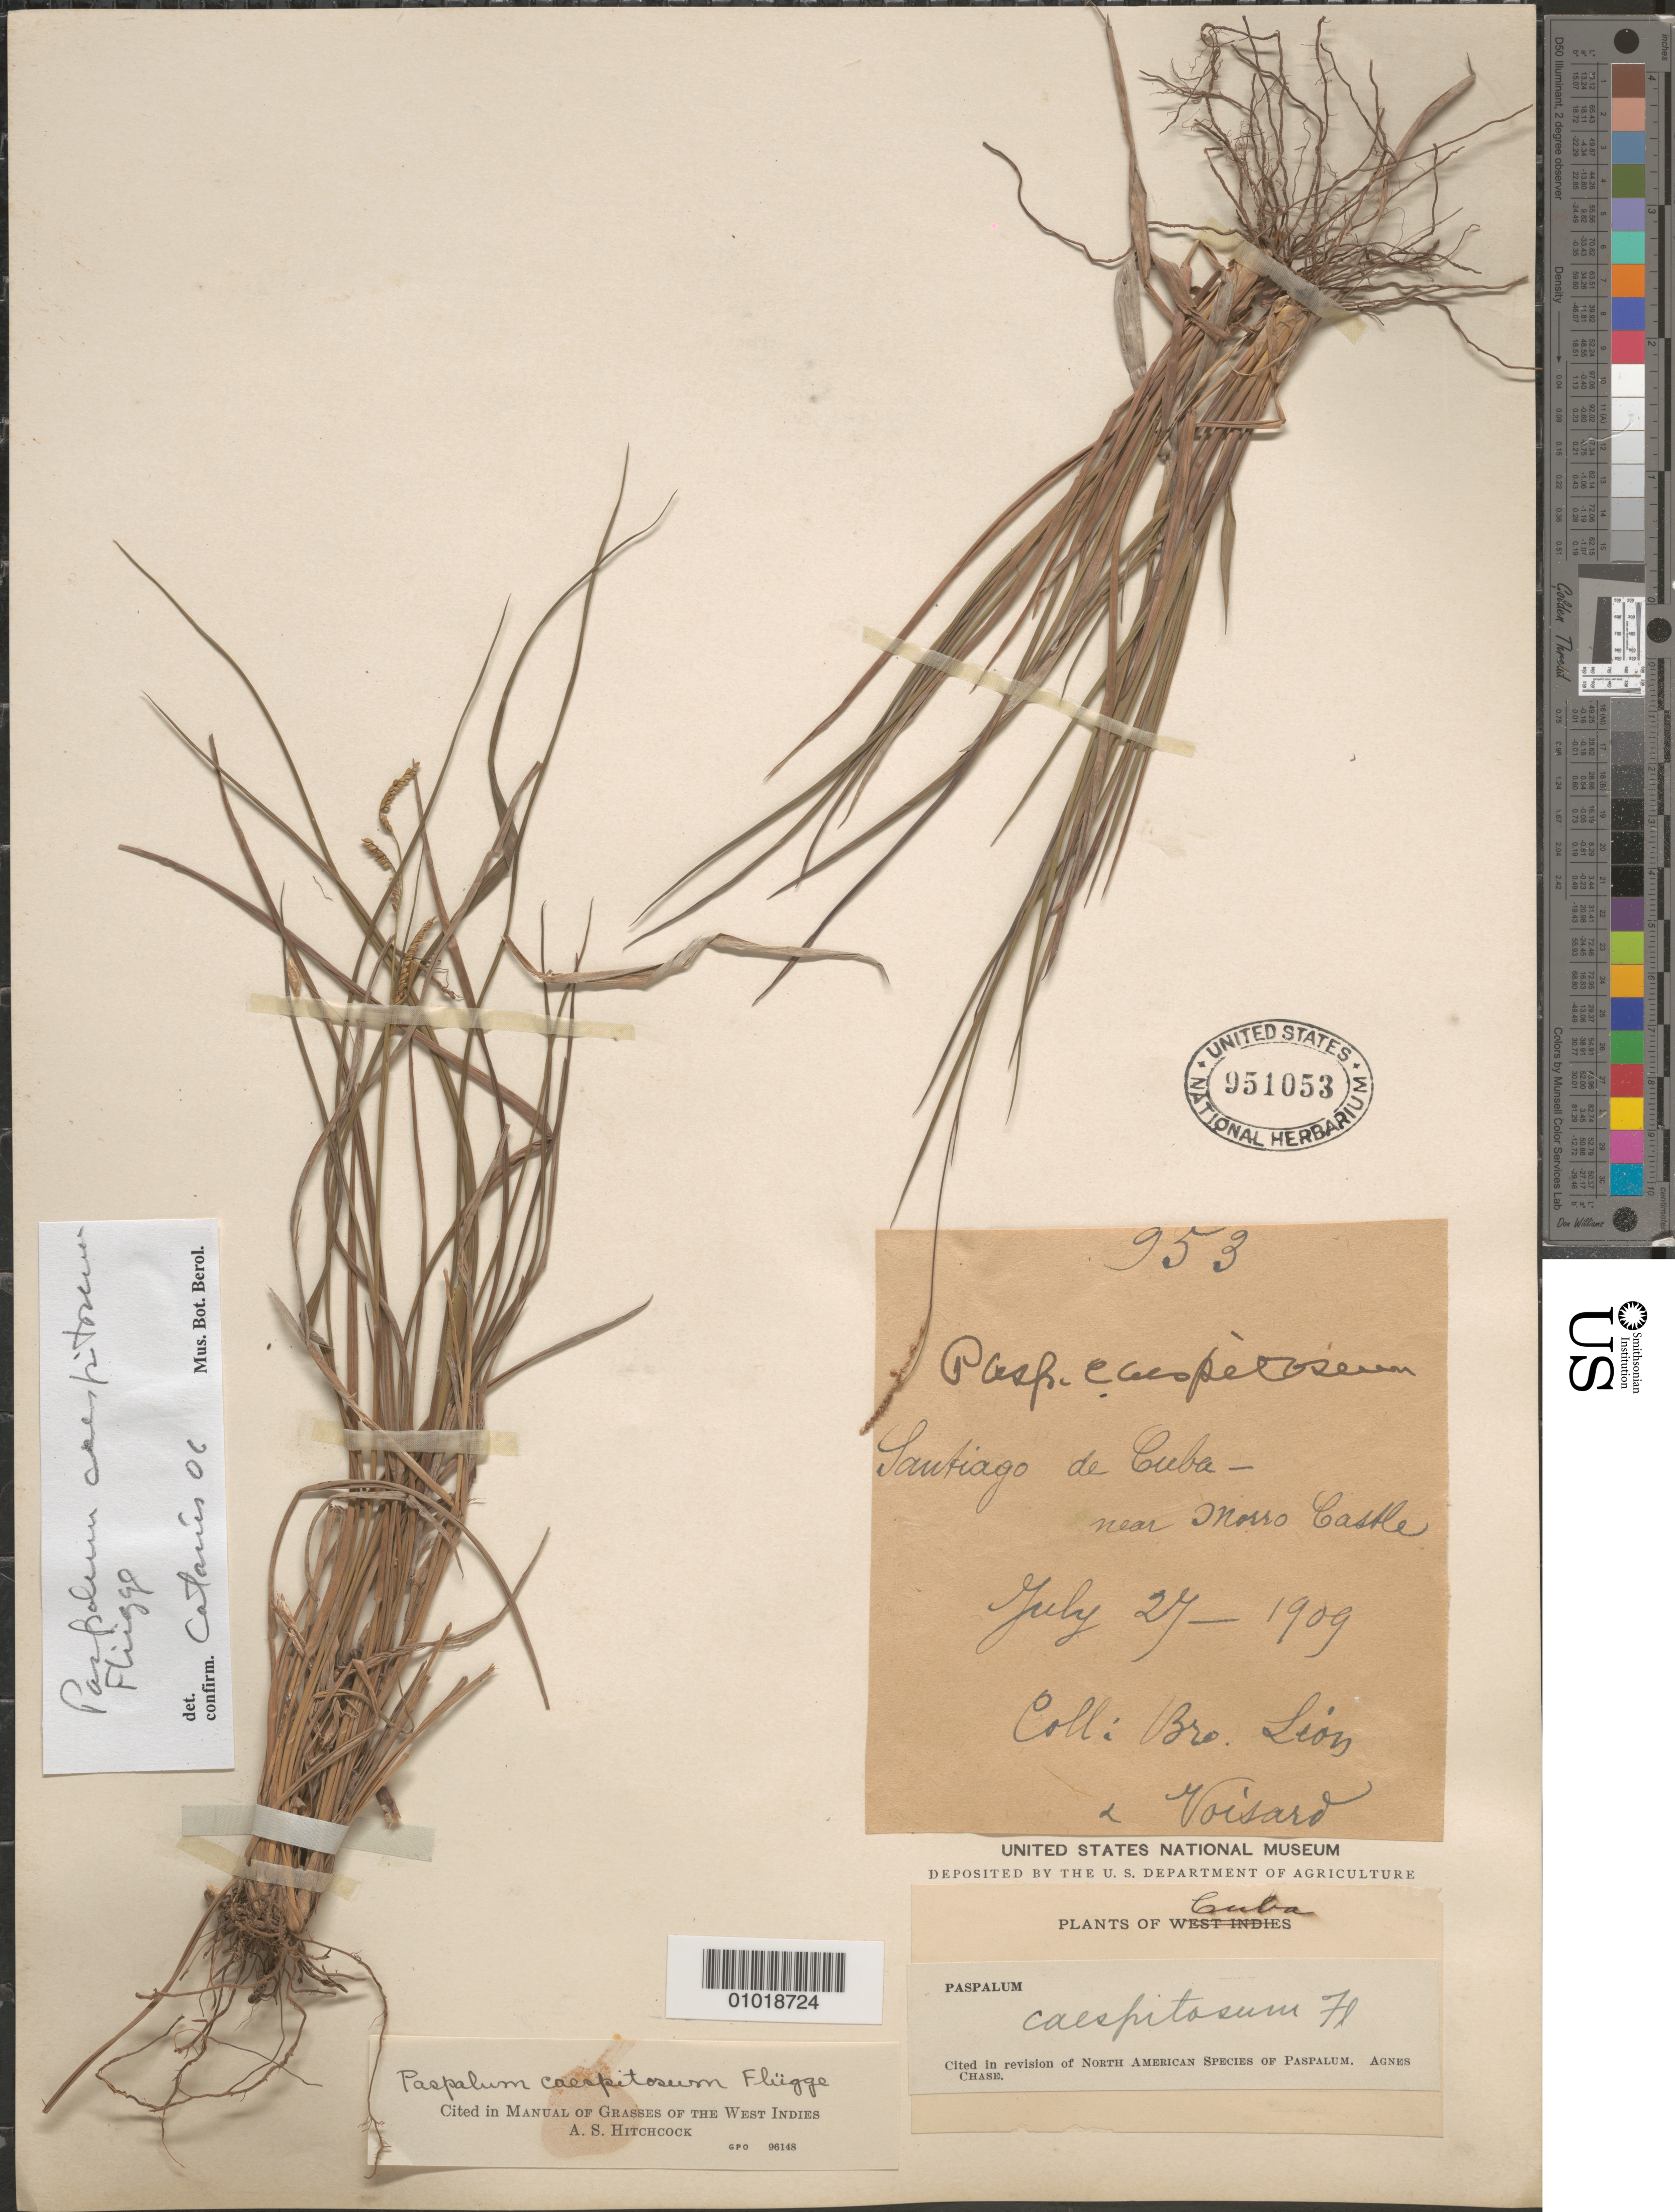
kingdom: Plantae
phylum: Tracheophyta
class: Liliopsida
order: Poales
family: Poaceae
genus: Paspalum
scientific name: Paspalum caespitosum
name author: Flüggé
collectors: Bro. León & -. Voisard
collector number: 953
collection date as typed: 27 Jul 1909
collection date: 1909-07-27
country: Cuba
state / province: Santiago de Cuba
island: Cuba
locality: Near Mosso Castle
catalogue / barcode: US 951053